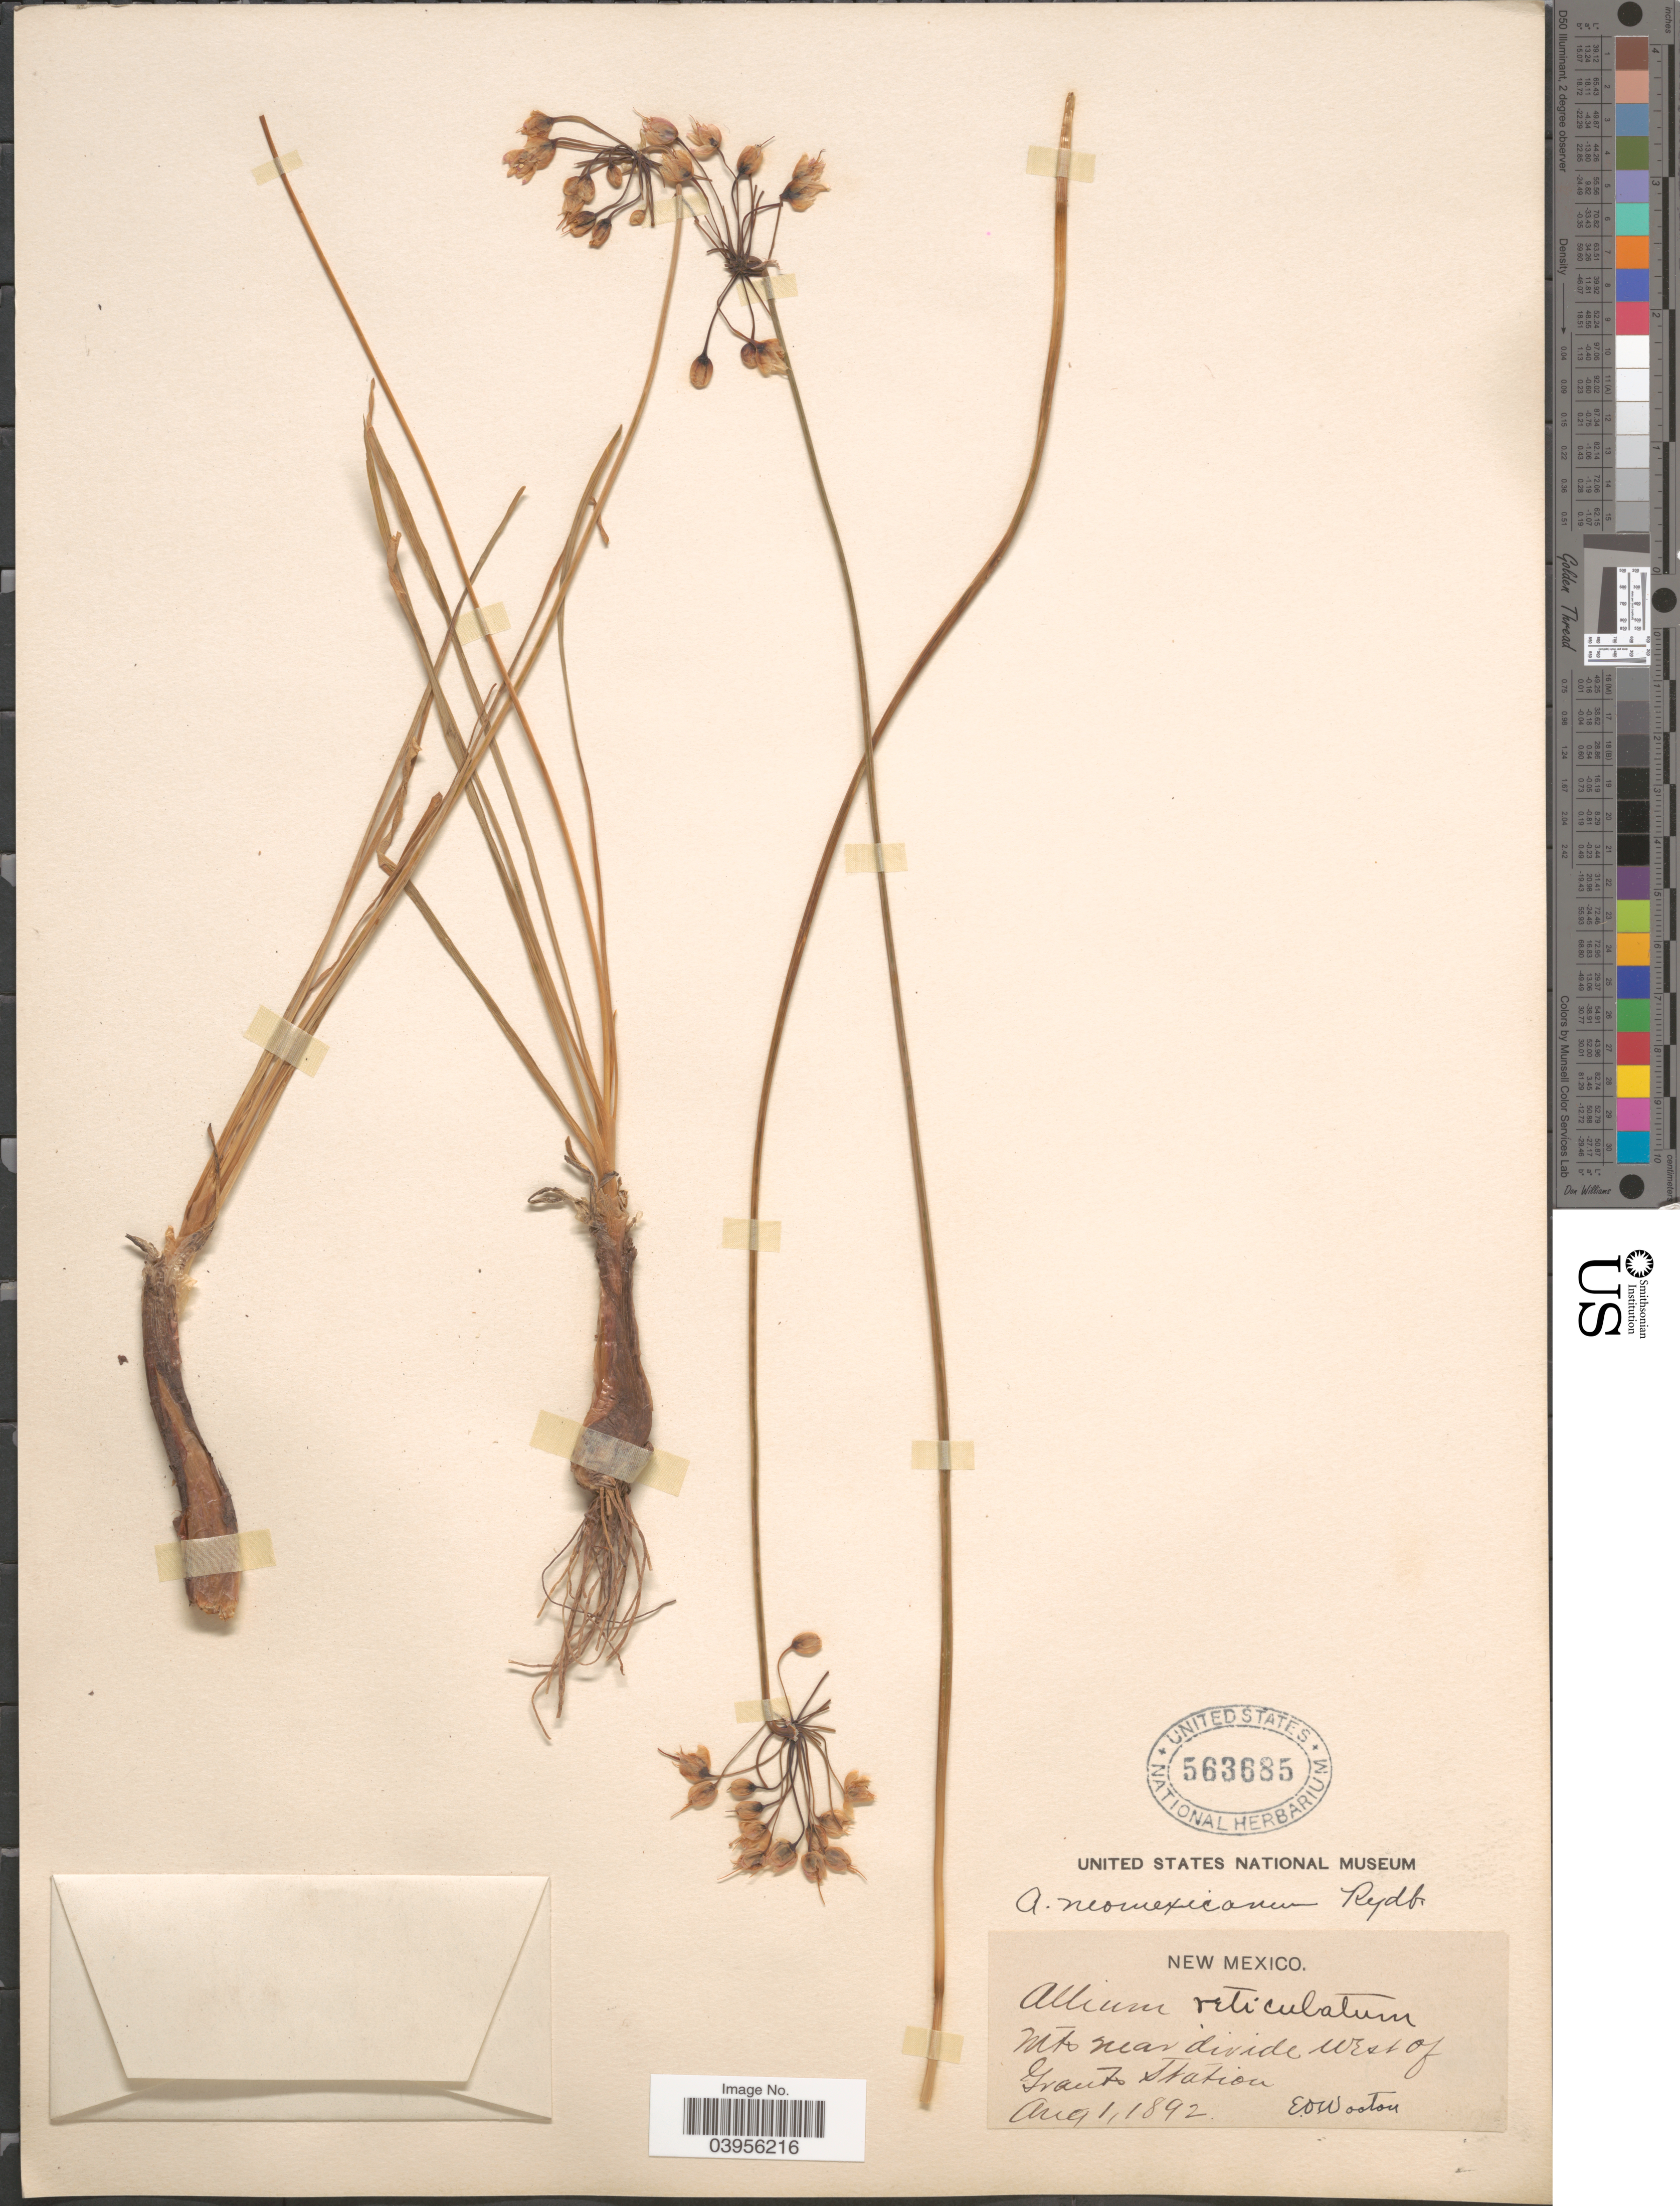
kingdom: Plantae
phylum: Tracheophyta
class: Liliopsida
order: Asparagales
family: Amaryllidaceae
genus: Allium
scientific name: Allium neomexicanum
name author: Rydb.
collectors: E. O. Wooton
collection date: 1892-08-01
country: United States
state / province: New Mexico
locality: Mts near divide West of Grants Station.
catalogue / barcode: US 563685